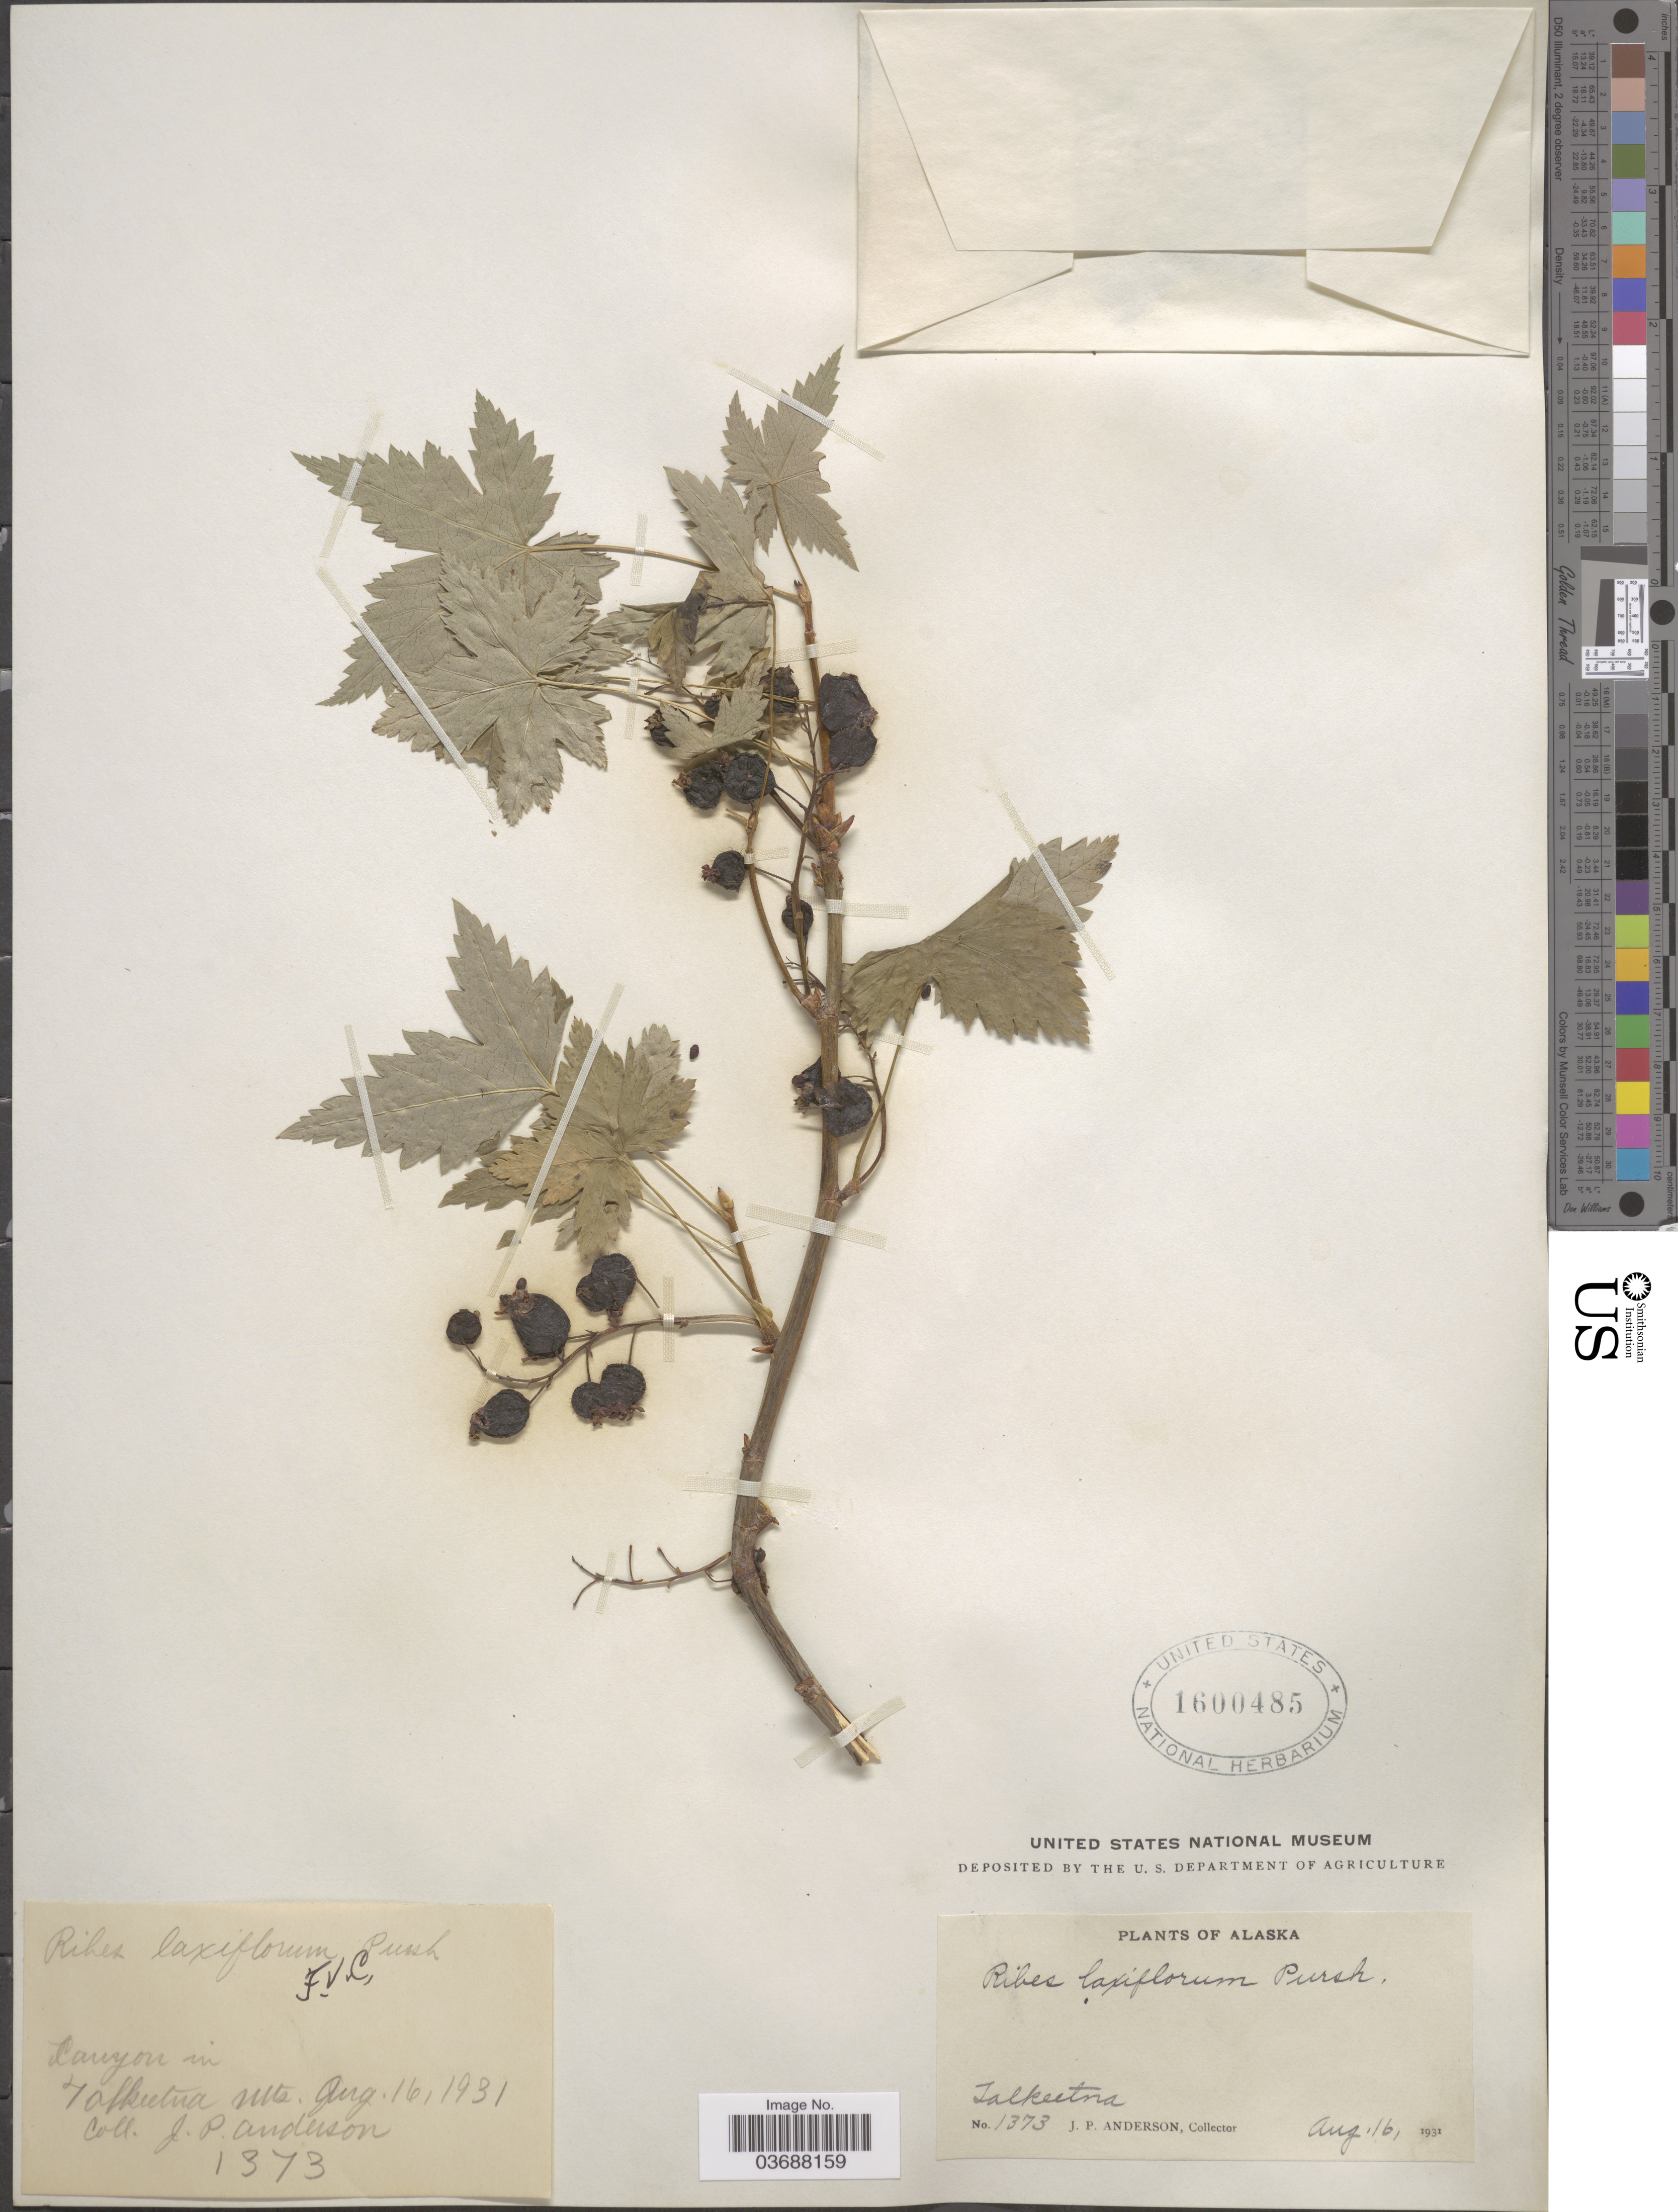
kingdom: Plantae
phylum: Tracheophyta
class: Magnoliopsida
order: Saxifragales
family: Grossulariaceae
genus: Ribes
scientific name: Ribes laxiflorum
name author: Pursh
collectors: J. P. Anderson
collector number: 1373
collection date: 1931-08-16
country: United States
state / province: Alaska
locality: Canyon in Salkeetna Mts.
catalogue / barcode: US 1600485